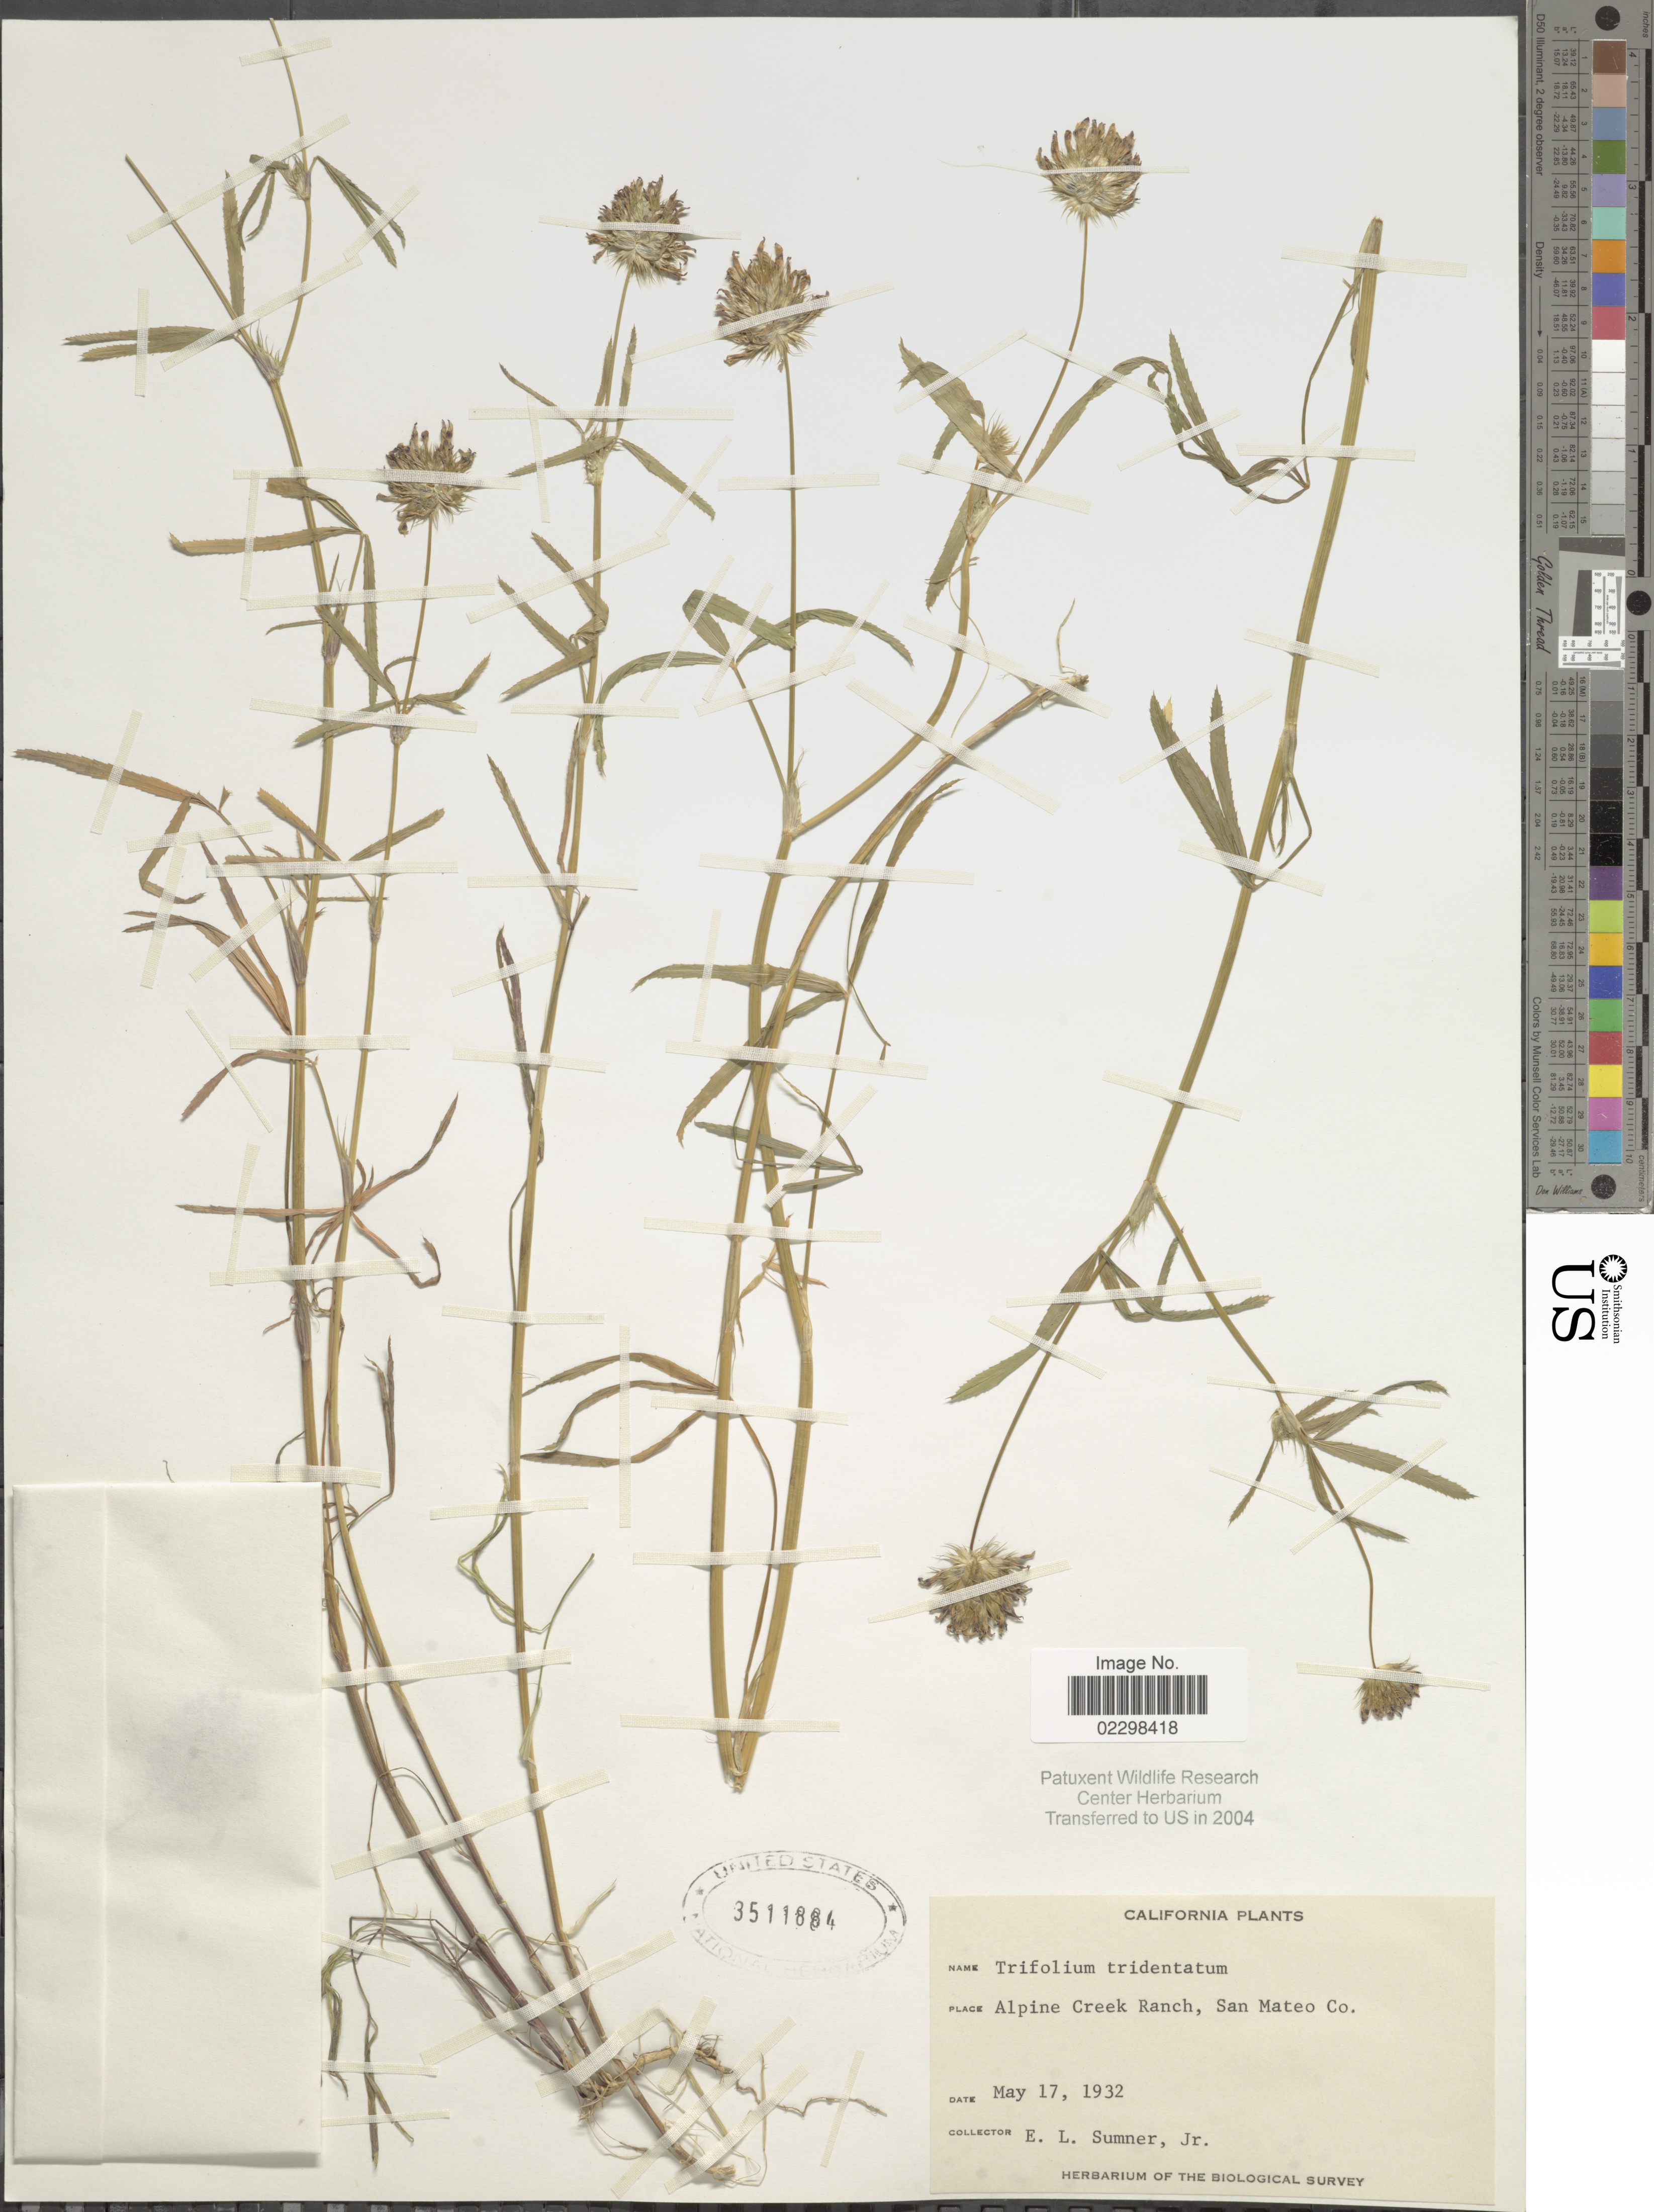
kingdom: Plantae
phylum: Tracheophyta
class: Magnoliopsida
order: Fabales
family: Fabaceae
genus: Trifolium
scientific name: Trifolium tridentatum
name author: Lindl.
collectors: E. Sumner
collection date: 1932-05-14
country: United States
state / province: California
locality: Alpine Creek Ranch, San Mateo, California.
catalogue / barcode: US 3511884